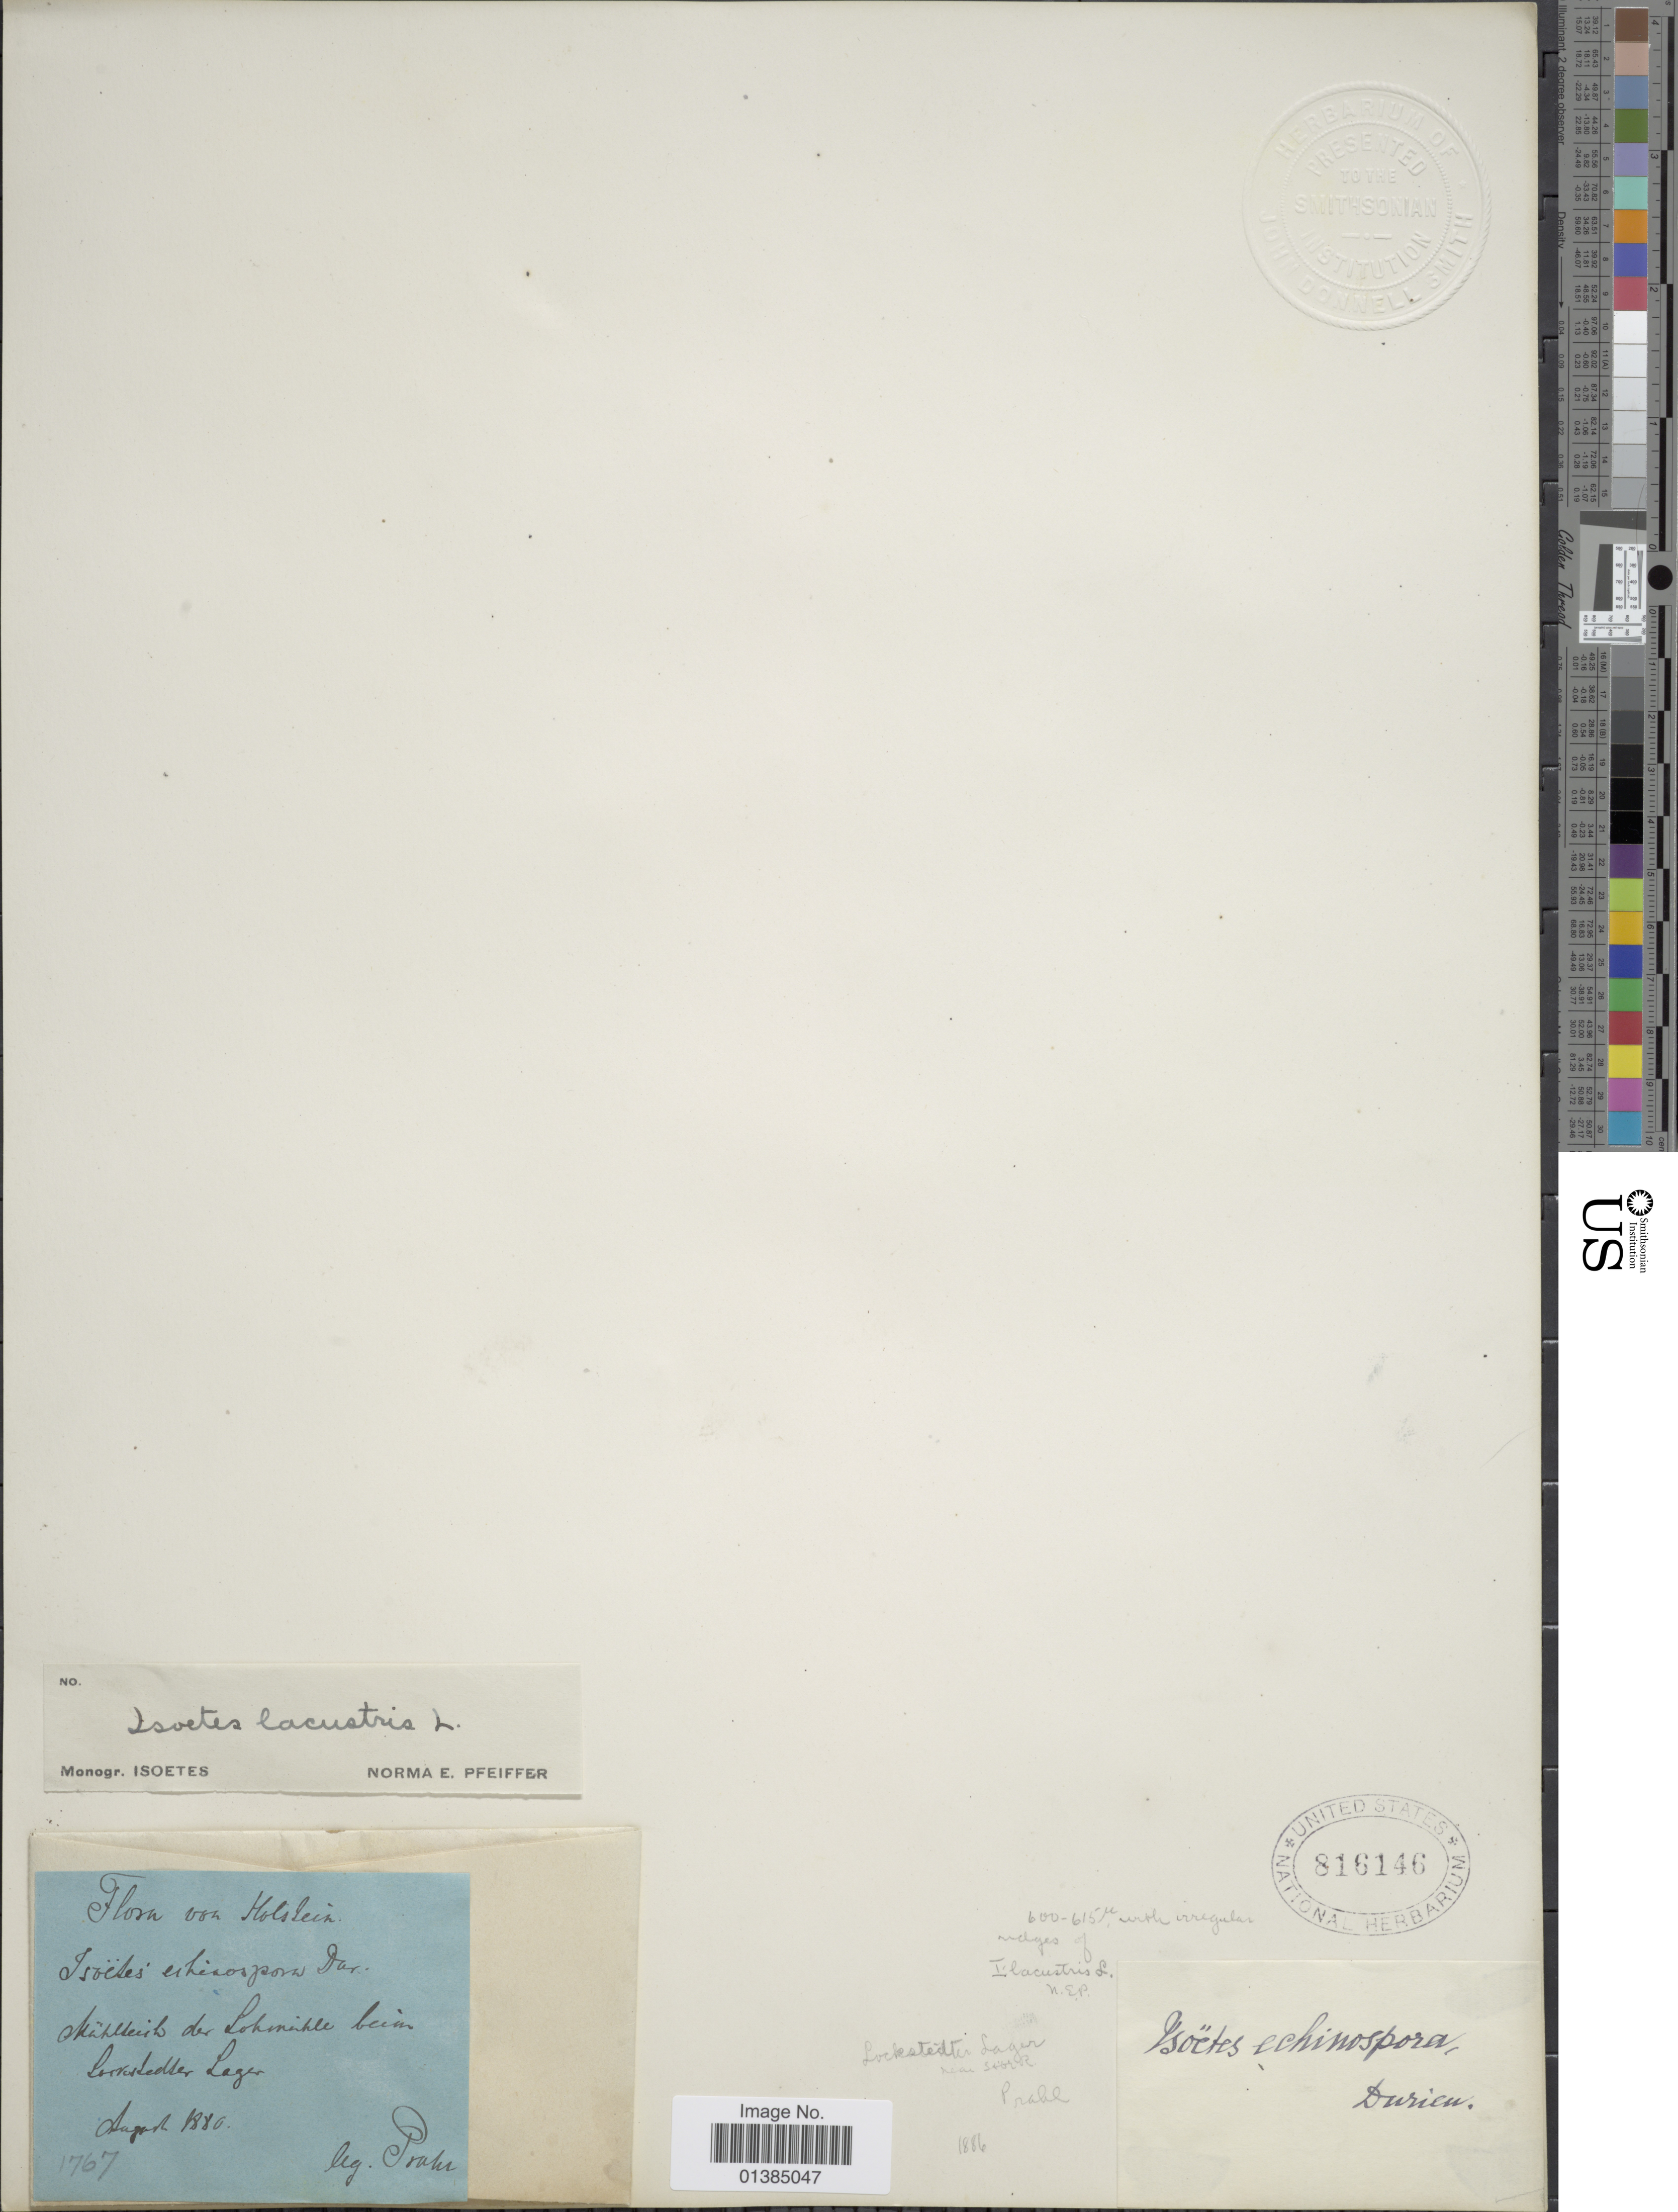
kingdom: Plantae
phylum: Tracheophyta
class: Lycopodiopsida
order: Isoetales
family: Isoetaceae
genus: Isoetes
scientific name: Isoetes lacustris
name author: L.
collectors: Prahr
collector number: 1767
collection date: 1880-08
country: Germany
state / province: Schleswig-Holstein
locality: Muhlseri der Lohminkle bein [interpreted]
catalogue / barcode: US 816146